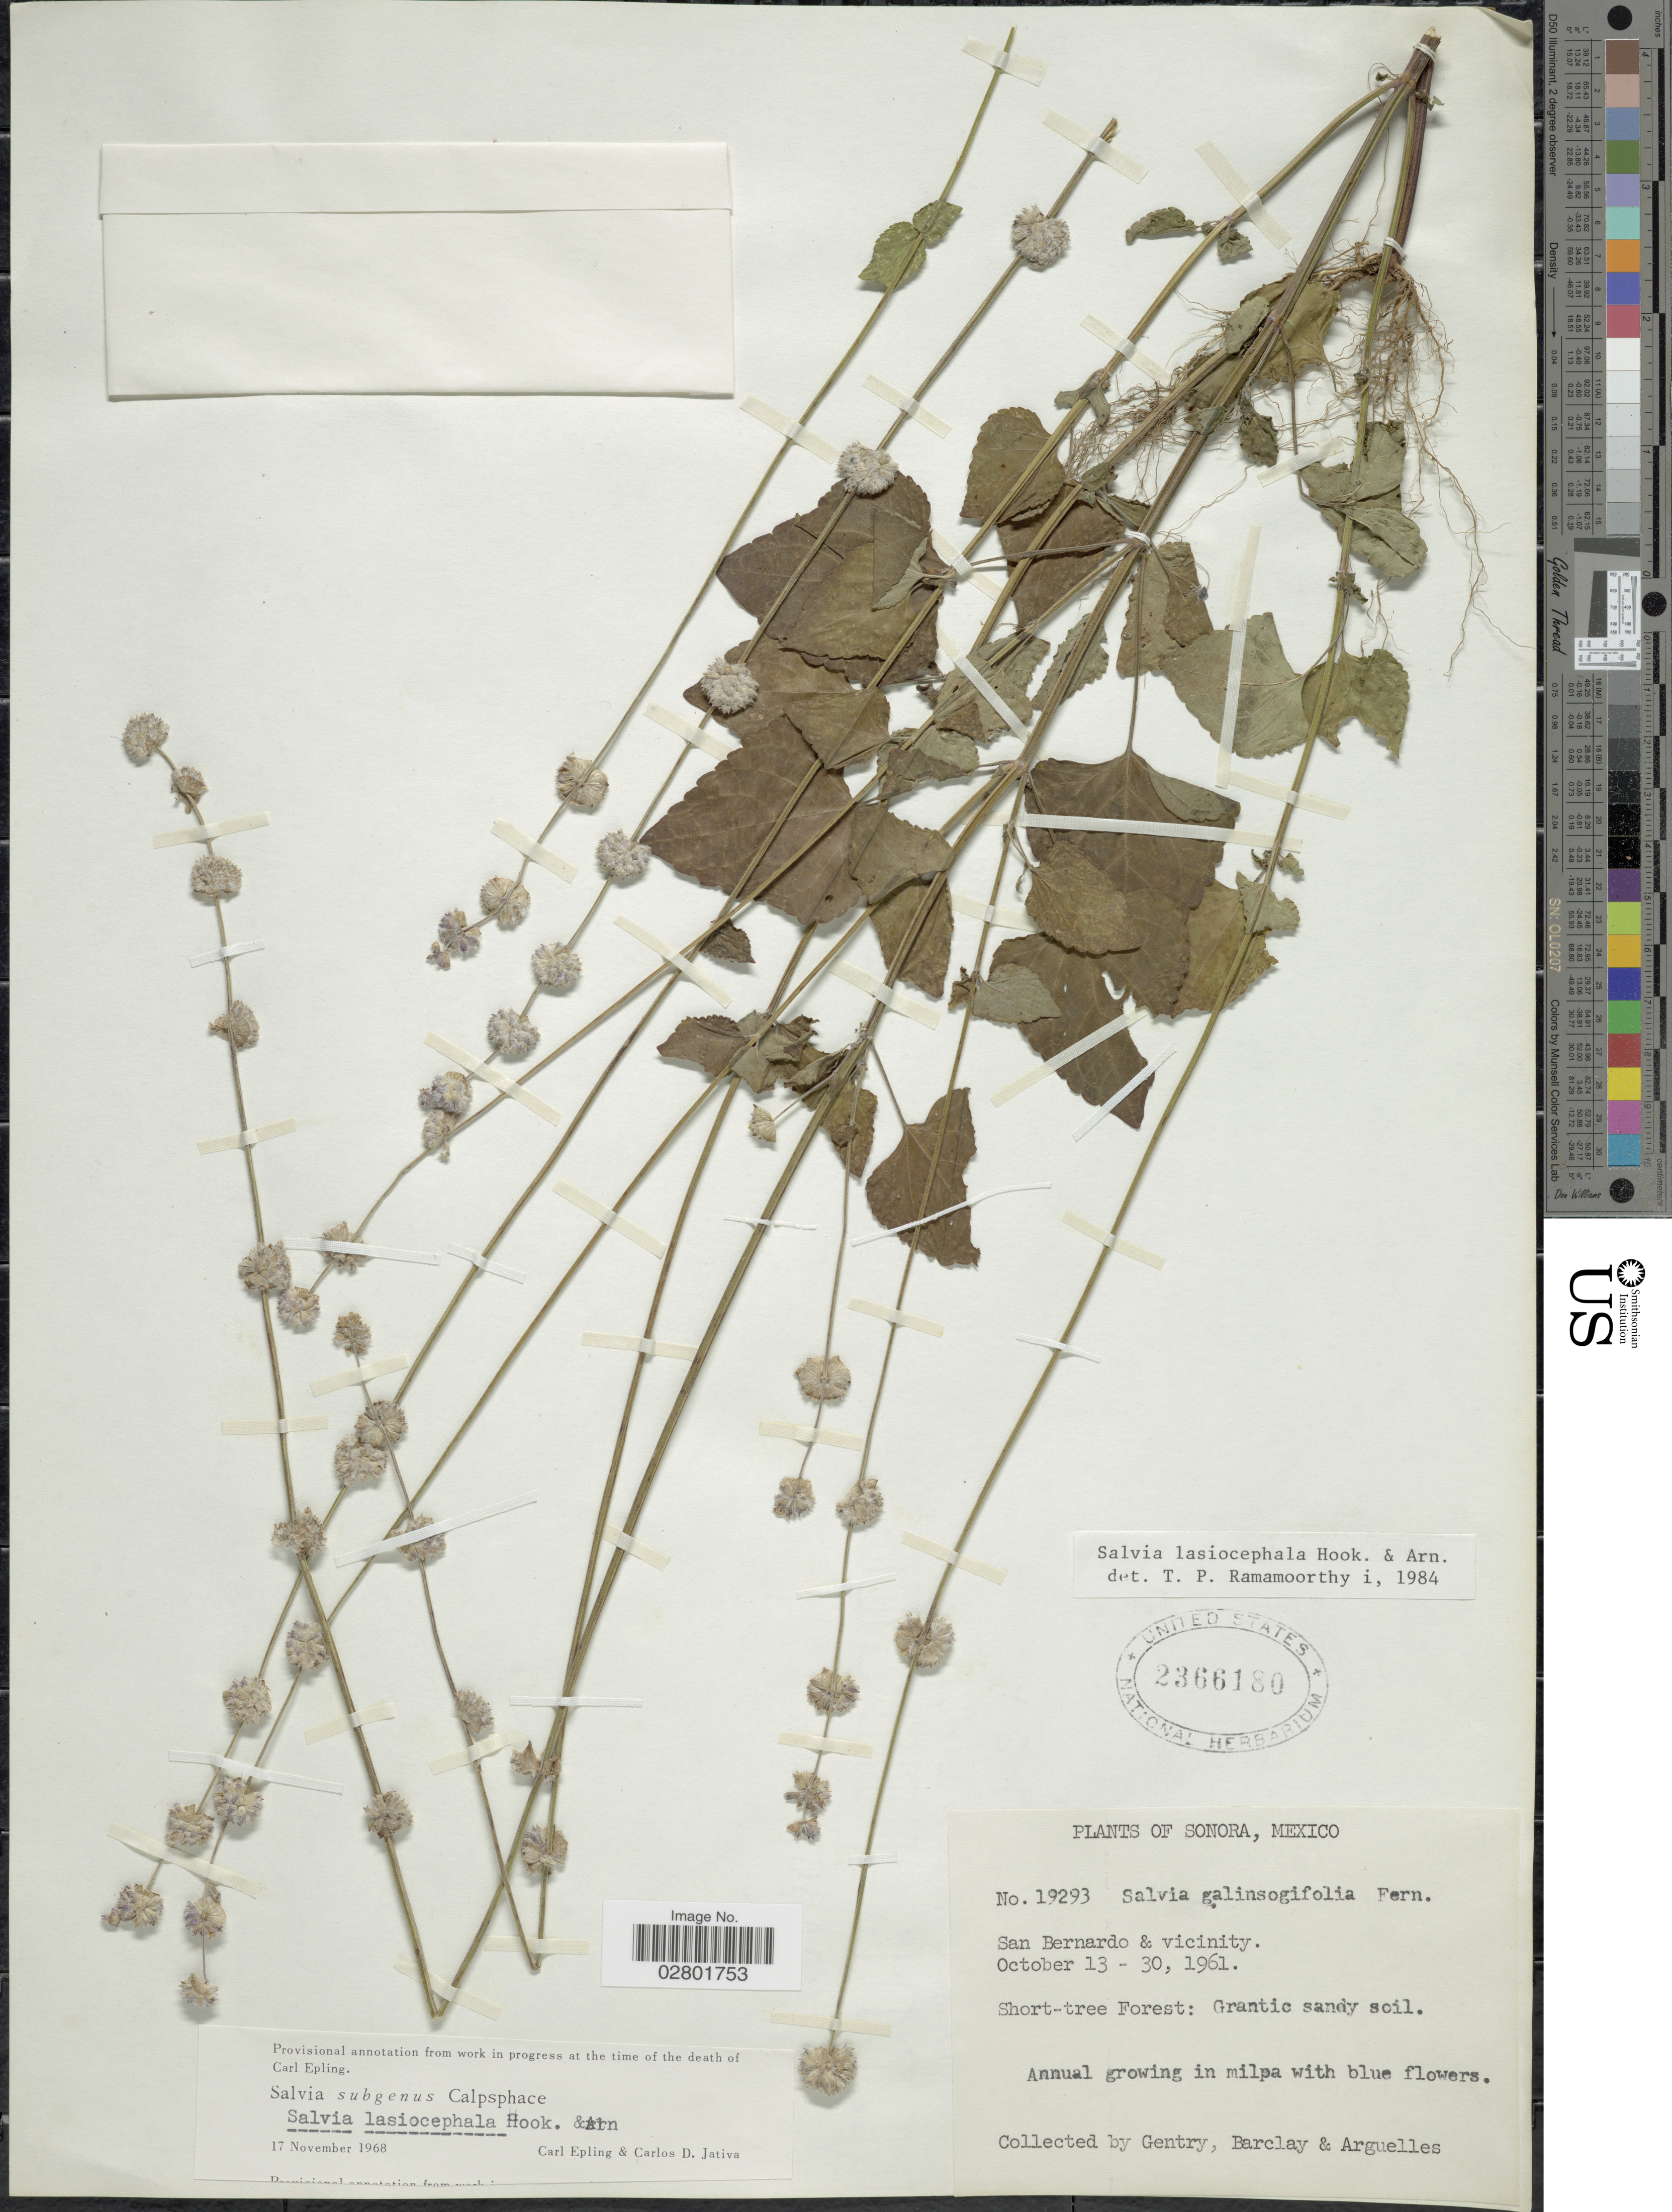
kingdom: Plantae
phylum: Tracheophyta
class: Magnoliopsida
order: Lamiales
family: Lamiaceae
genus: Salvia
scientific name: Salvia lasiocephala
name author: Hook. & Arn.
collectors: Gentry, --, -- Barclay & Arguelles, --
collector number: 19293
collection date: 1961-10-13/1961-10-30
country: Mexico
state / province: Sonora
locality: San Bernardo & vicinity.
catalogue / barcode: US 2366180